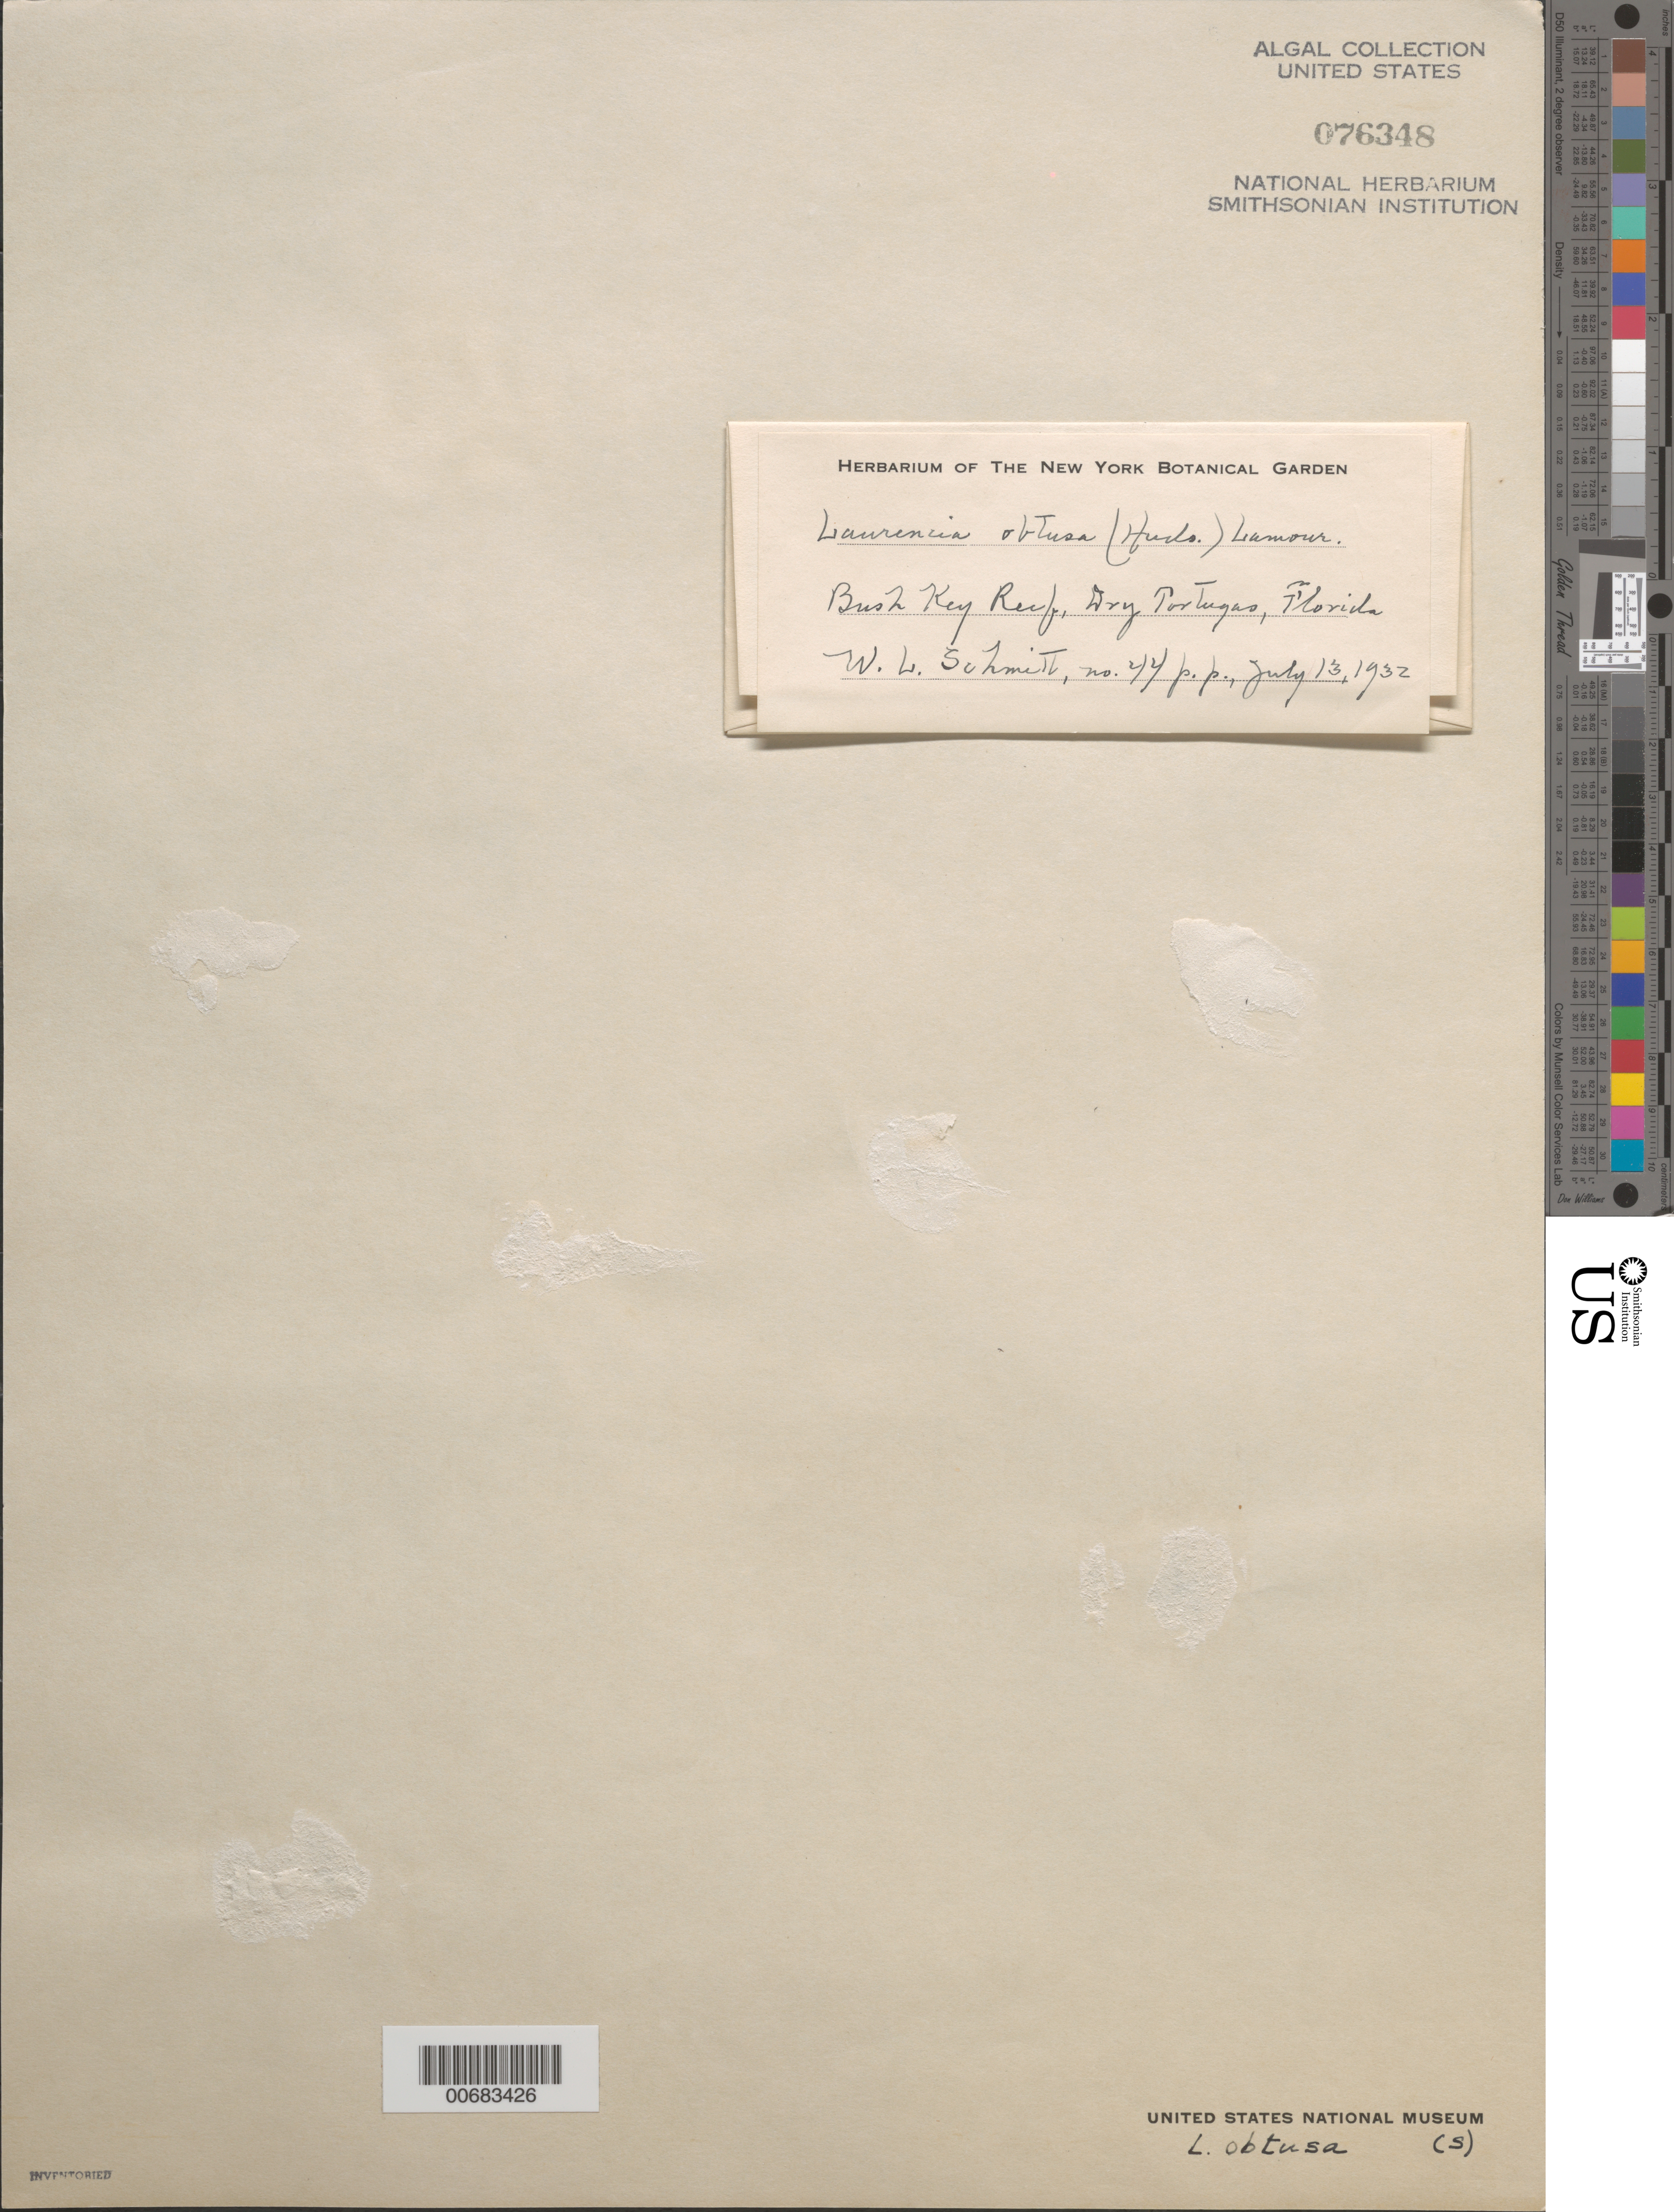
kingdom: Plantae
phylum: Rhodophyta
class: Florideophyceae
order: Ceramiales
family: Rhodomelaceae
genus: Laurencia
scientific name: Laurencia obtusa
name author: (Huds.) J.V.Lamouroux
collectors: W. L. Schmitt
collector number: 44 p.p.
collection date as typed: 13 Jul 1932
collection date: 1932-07-13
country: United States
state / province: Florida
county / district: Monroe County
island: Dry Tortugas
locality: Bush Key Reef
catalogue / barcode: US 76348